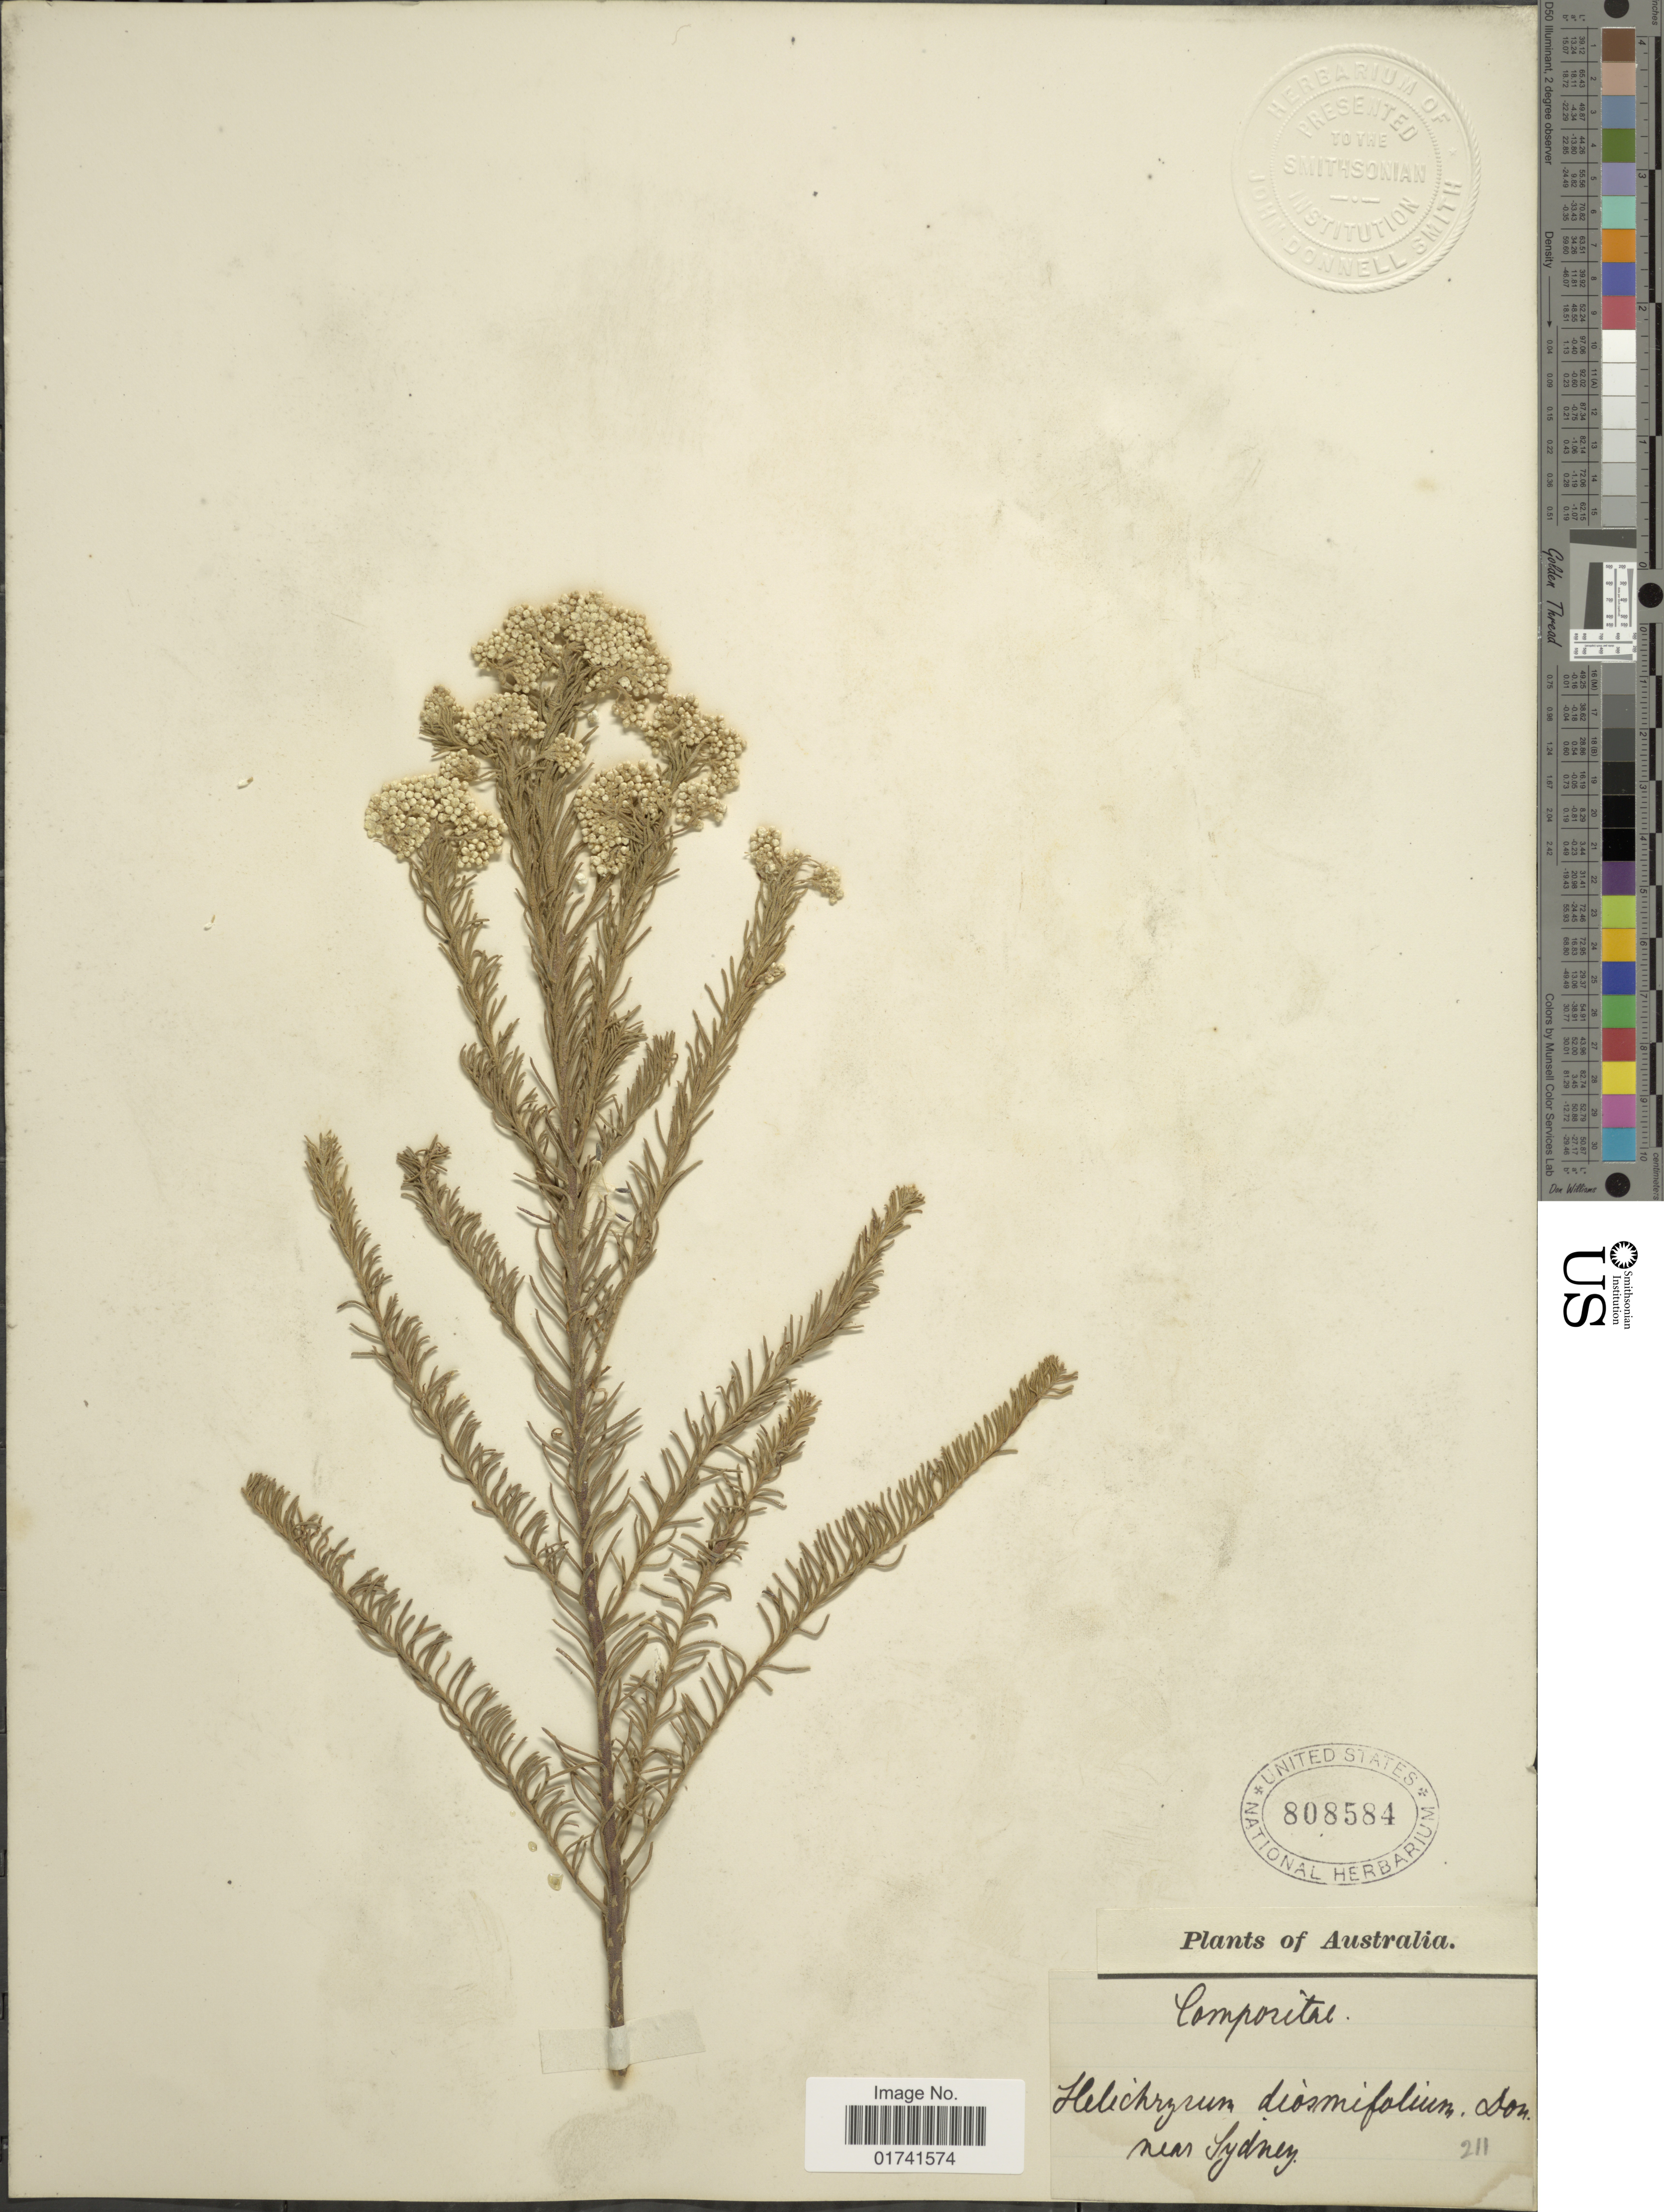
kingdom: Plantae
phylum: Tracheophyta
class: Magnoliopsida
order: Asterales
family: Asteraceae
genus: Ozothamnus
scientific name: Ozothamnus diosmifolius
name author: (Vent.) DC.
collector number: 211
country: Australia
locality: Near Sydney.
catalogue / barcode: US 808584